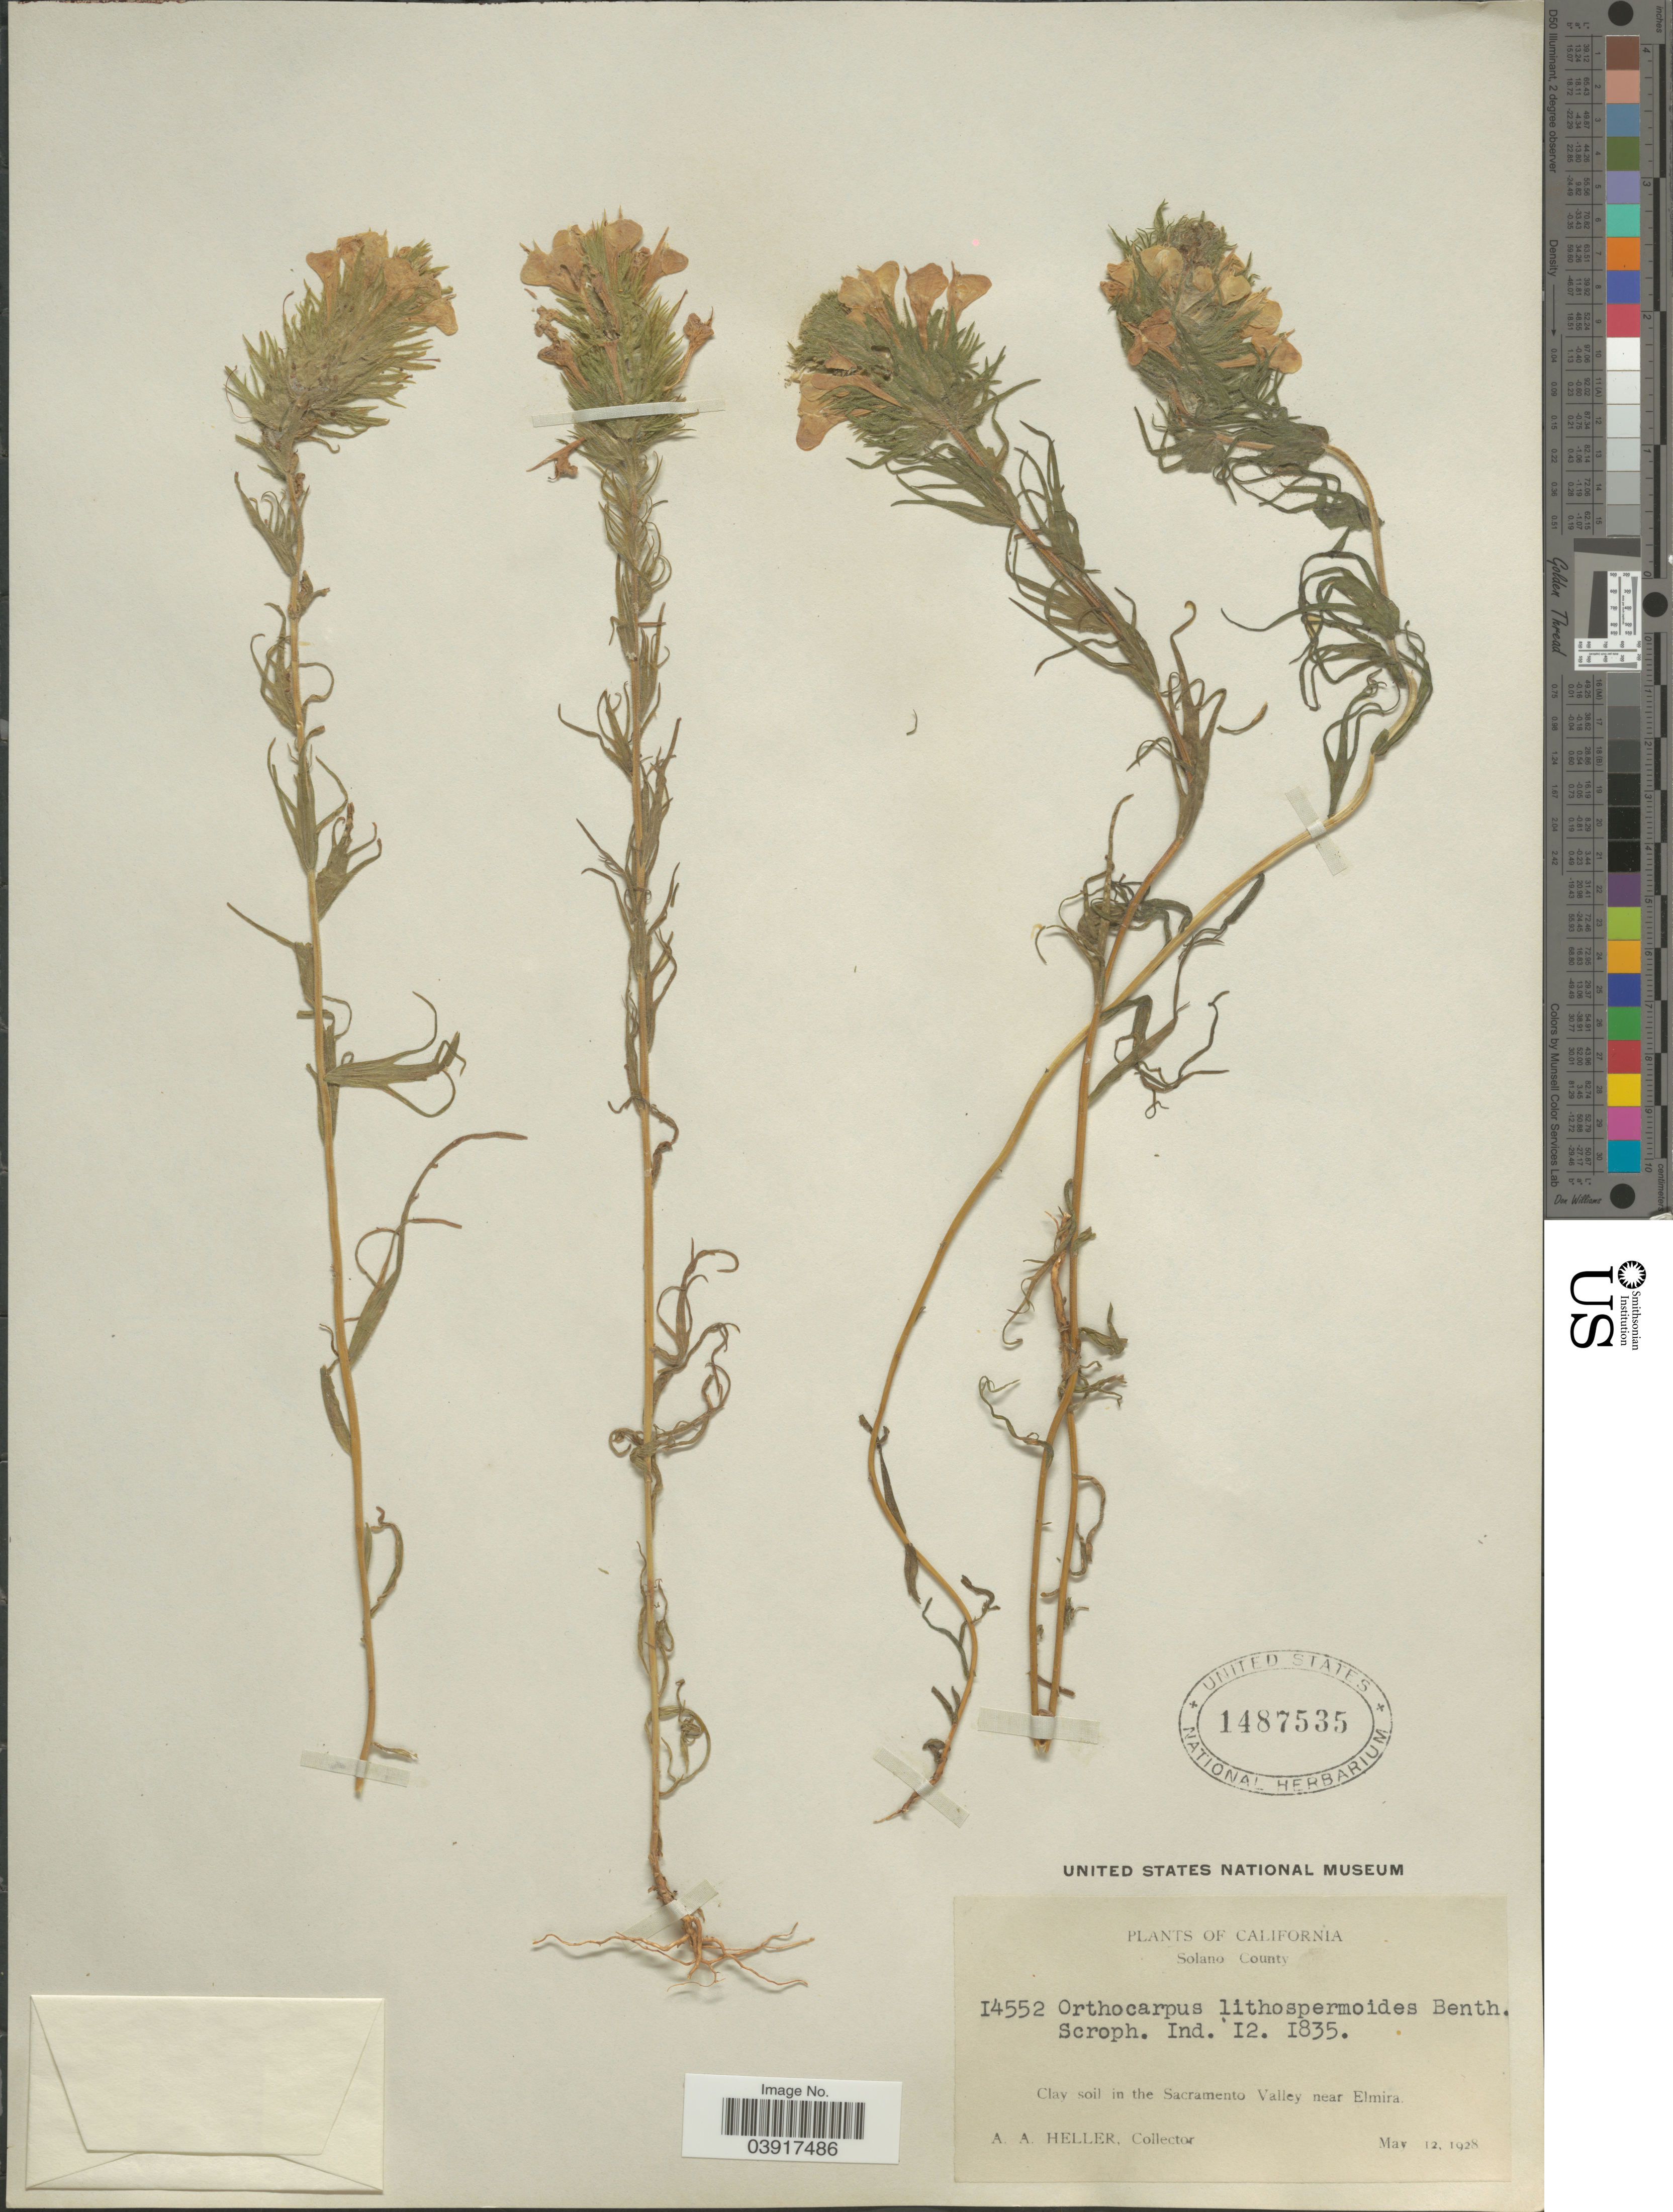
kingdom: Plantae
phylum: Tracheophyta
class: Magnoliopsida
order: Lamiales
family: Orobanchaceae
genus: Orthocarpus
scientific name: Orthocarpus lithospermoides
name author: Benth.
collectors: A. A. Heller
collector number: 14552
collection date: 1928-05-12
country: United States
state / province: California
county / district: Solano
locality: Solano County. In the Sacramento Valley near Elmira.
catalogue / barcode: US 1487535